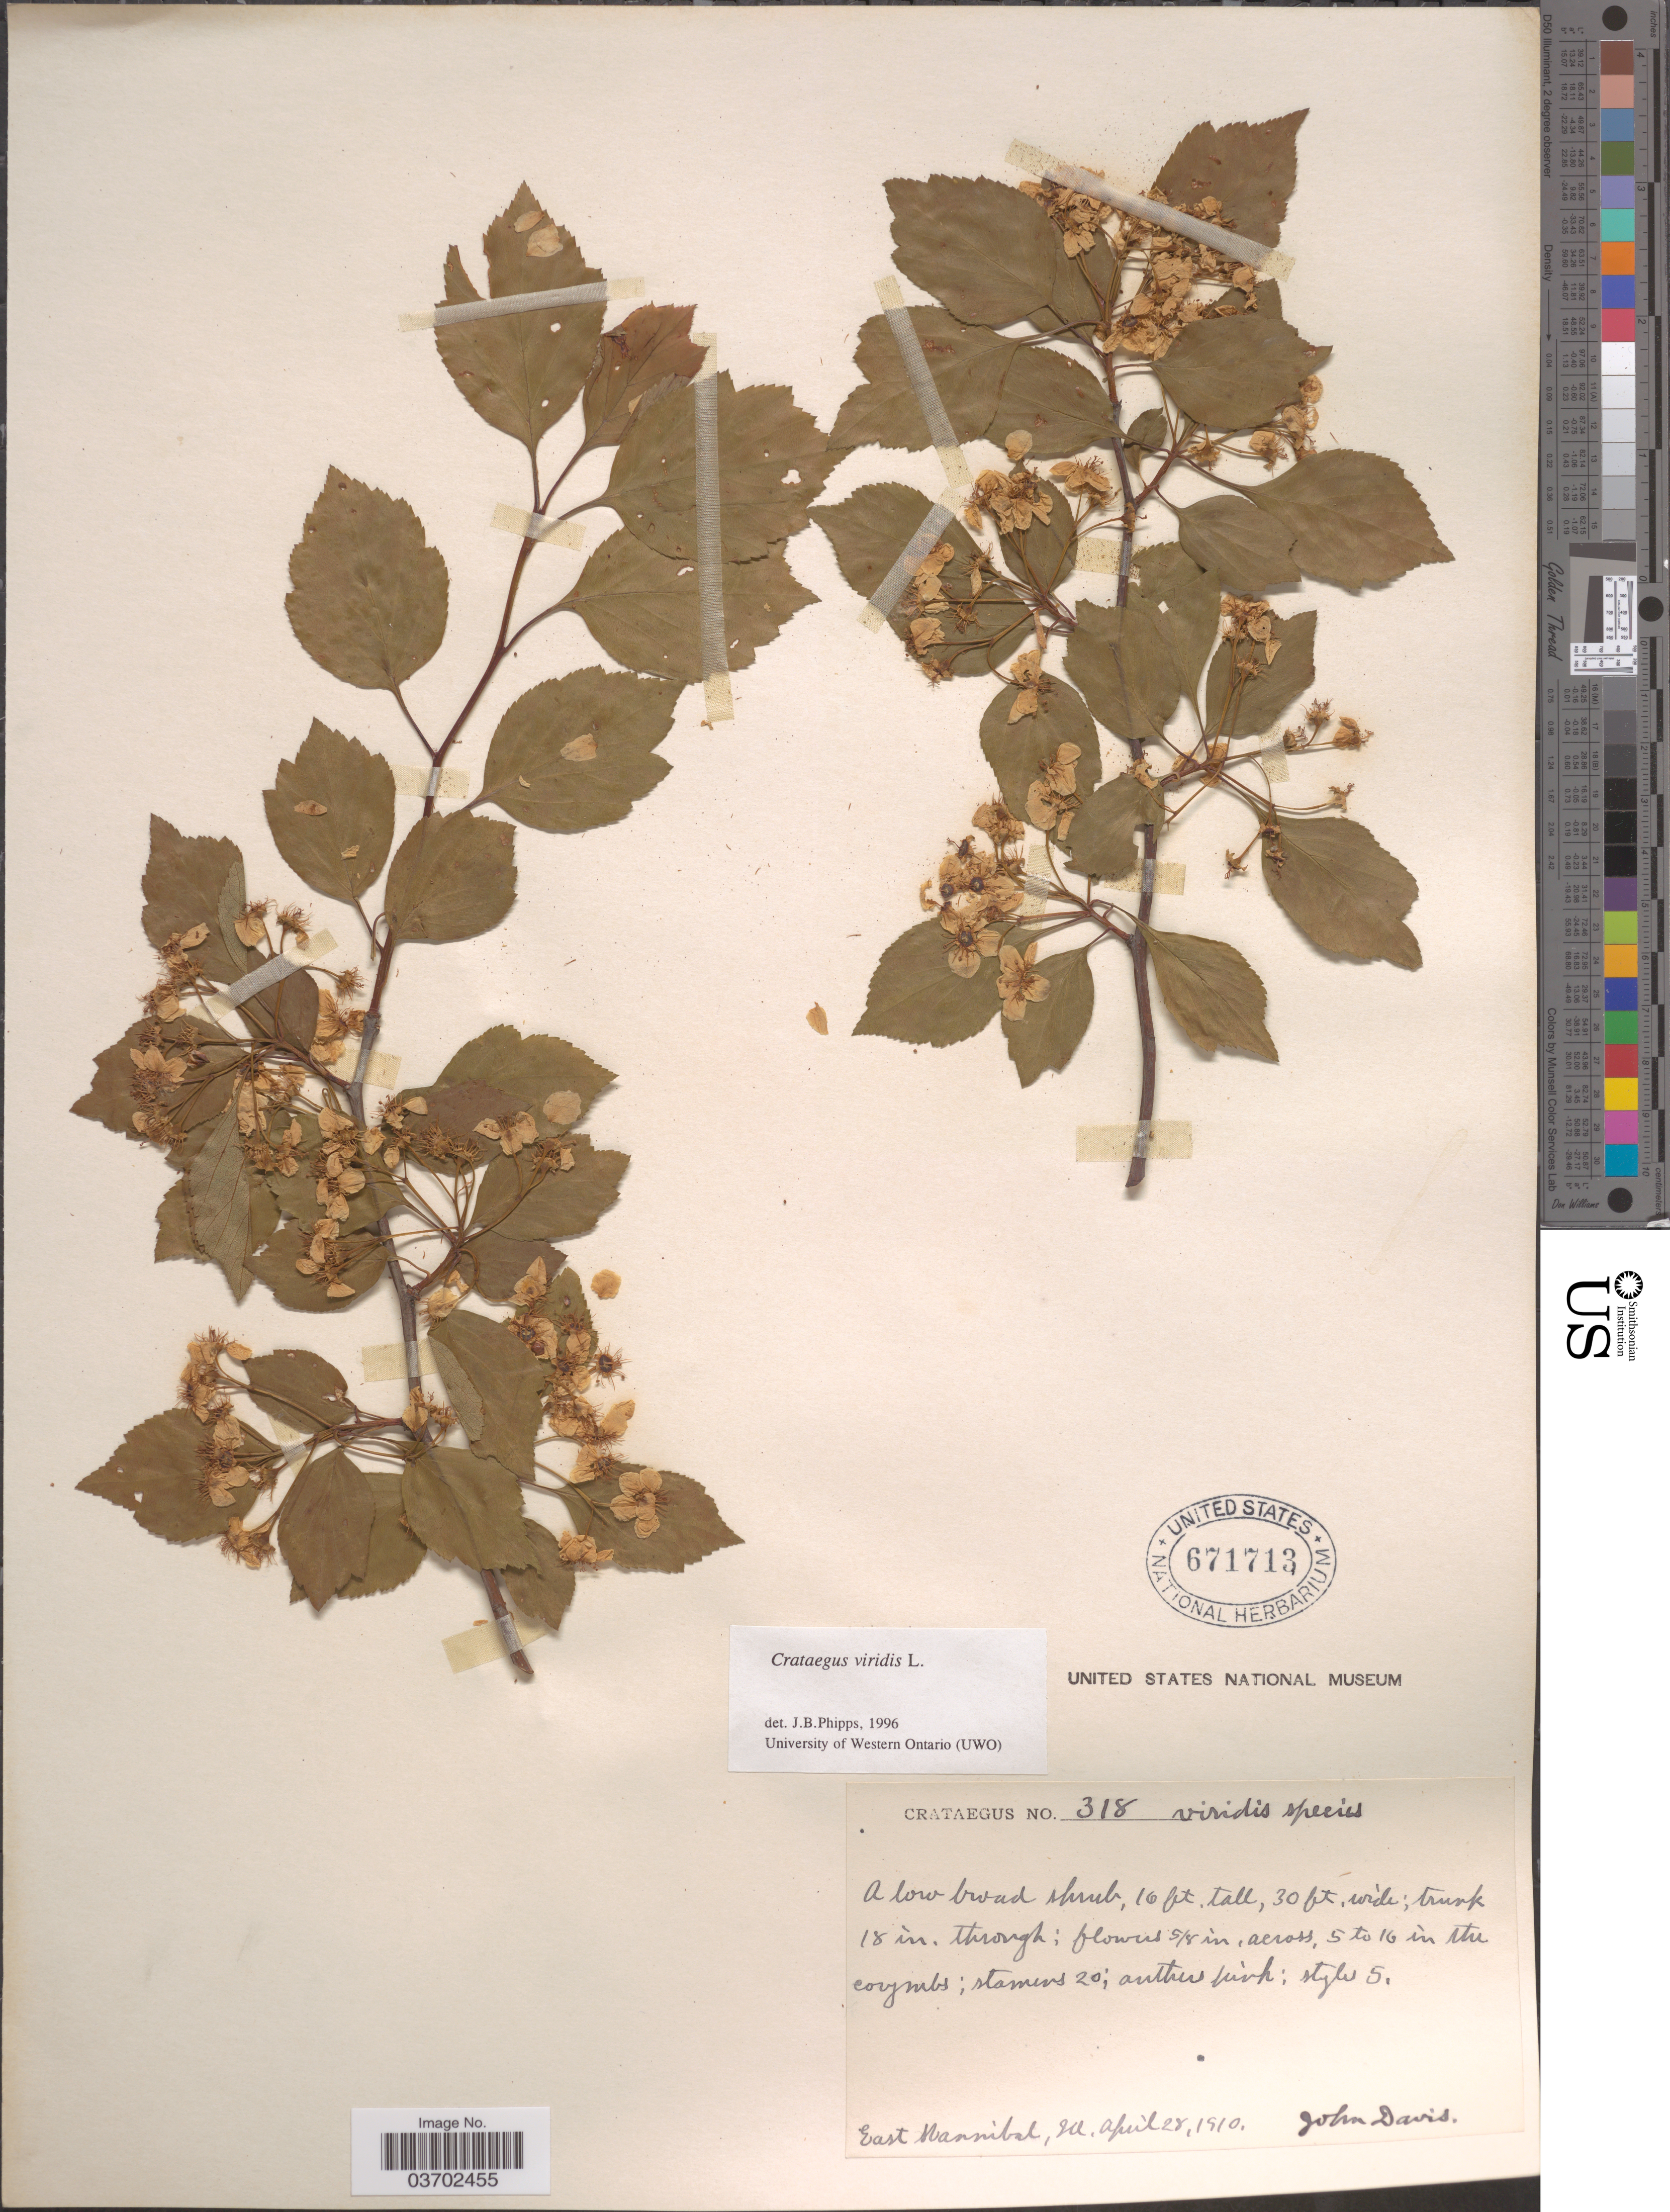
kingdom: Plantae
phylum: Tracheophyta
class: Magnoliopsida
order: Rosales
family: Rosaceae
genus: Crataegus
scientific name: Crataegus viridis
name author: L.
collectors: J. Davis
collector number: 318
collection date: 1910-04-28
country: United States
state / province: Illinois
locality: East Hannibal.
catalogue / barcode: US 671713